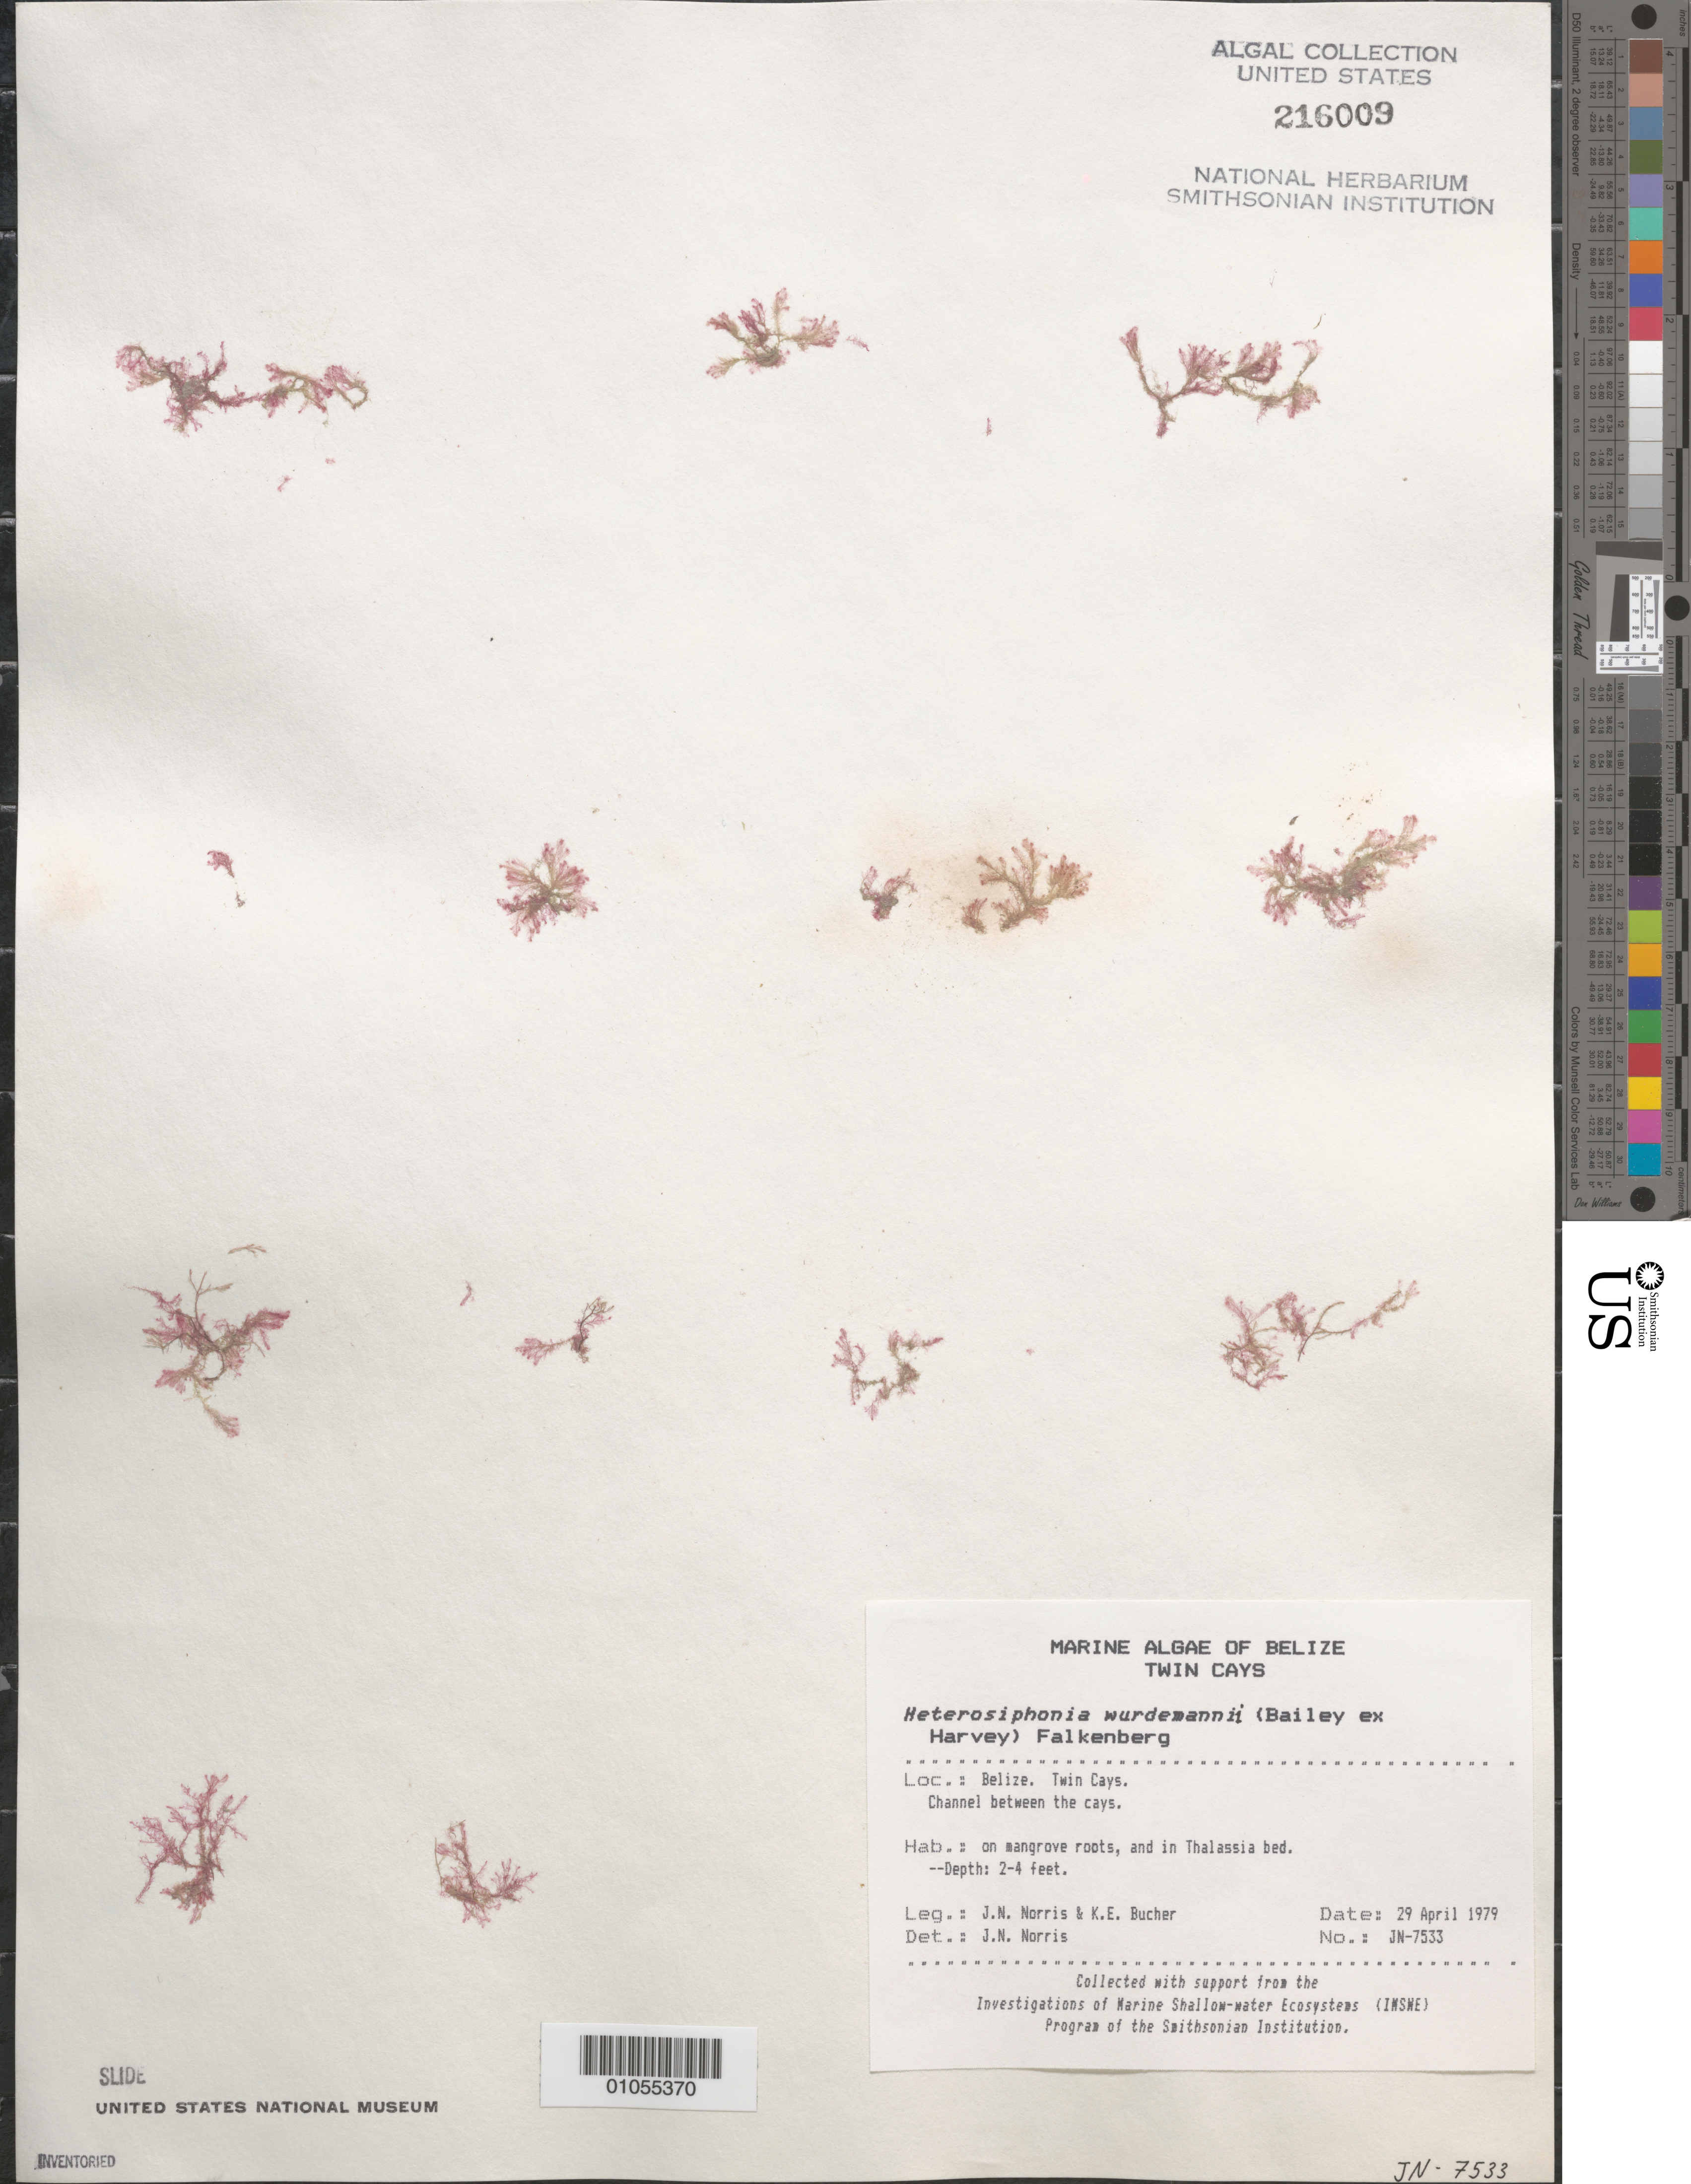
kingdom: Plantae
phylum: Rhodophyta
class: Florideophyceae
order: Ceramiales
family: Dasyaceae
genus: Heterosiphonia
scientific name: Heterosiphonia crispella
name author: (C. Agardh) M.J. Wynne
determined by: Algae name updating Project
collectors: J. N. Norris & K. E. Bucher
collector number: JN-7533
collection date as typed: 29 Apr 1979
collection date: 1979-04-29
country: Belize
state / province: Stann Creek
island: Twin Cays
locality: Channel between Twin Cays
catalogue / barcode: US 216009